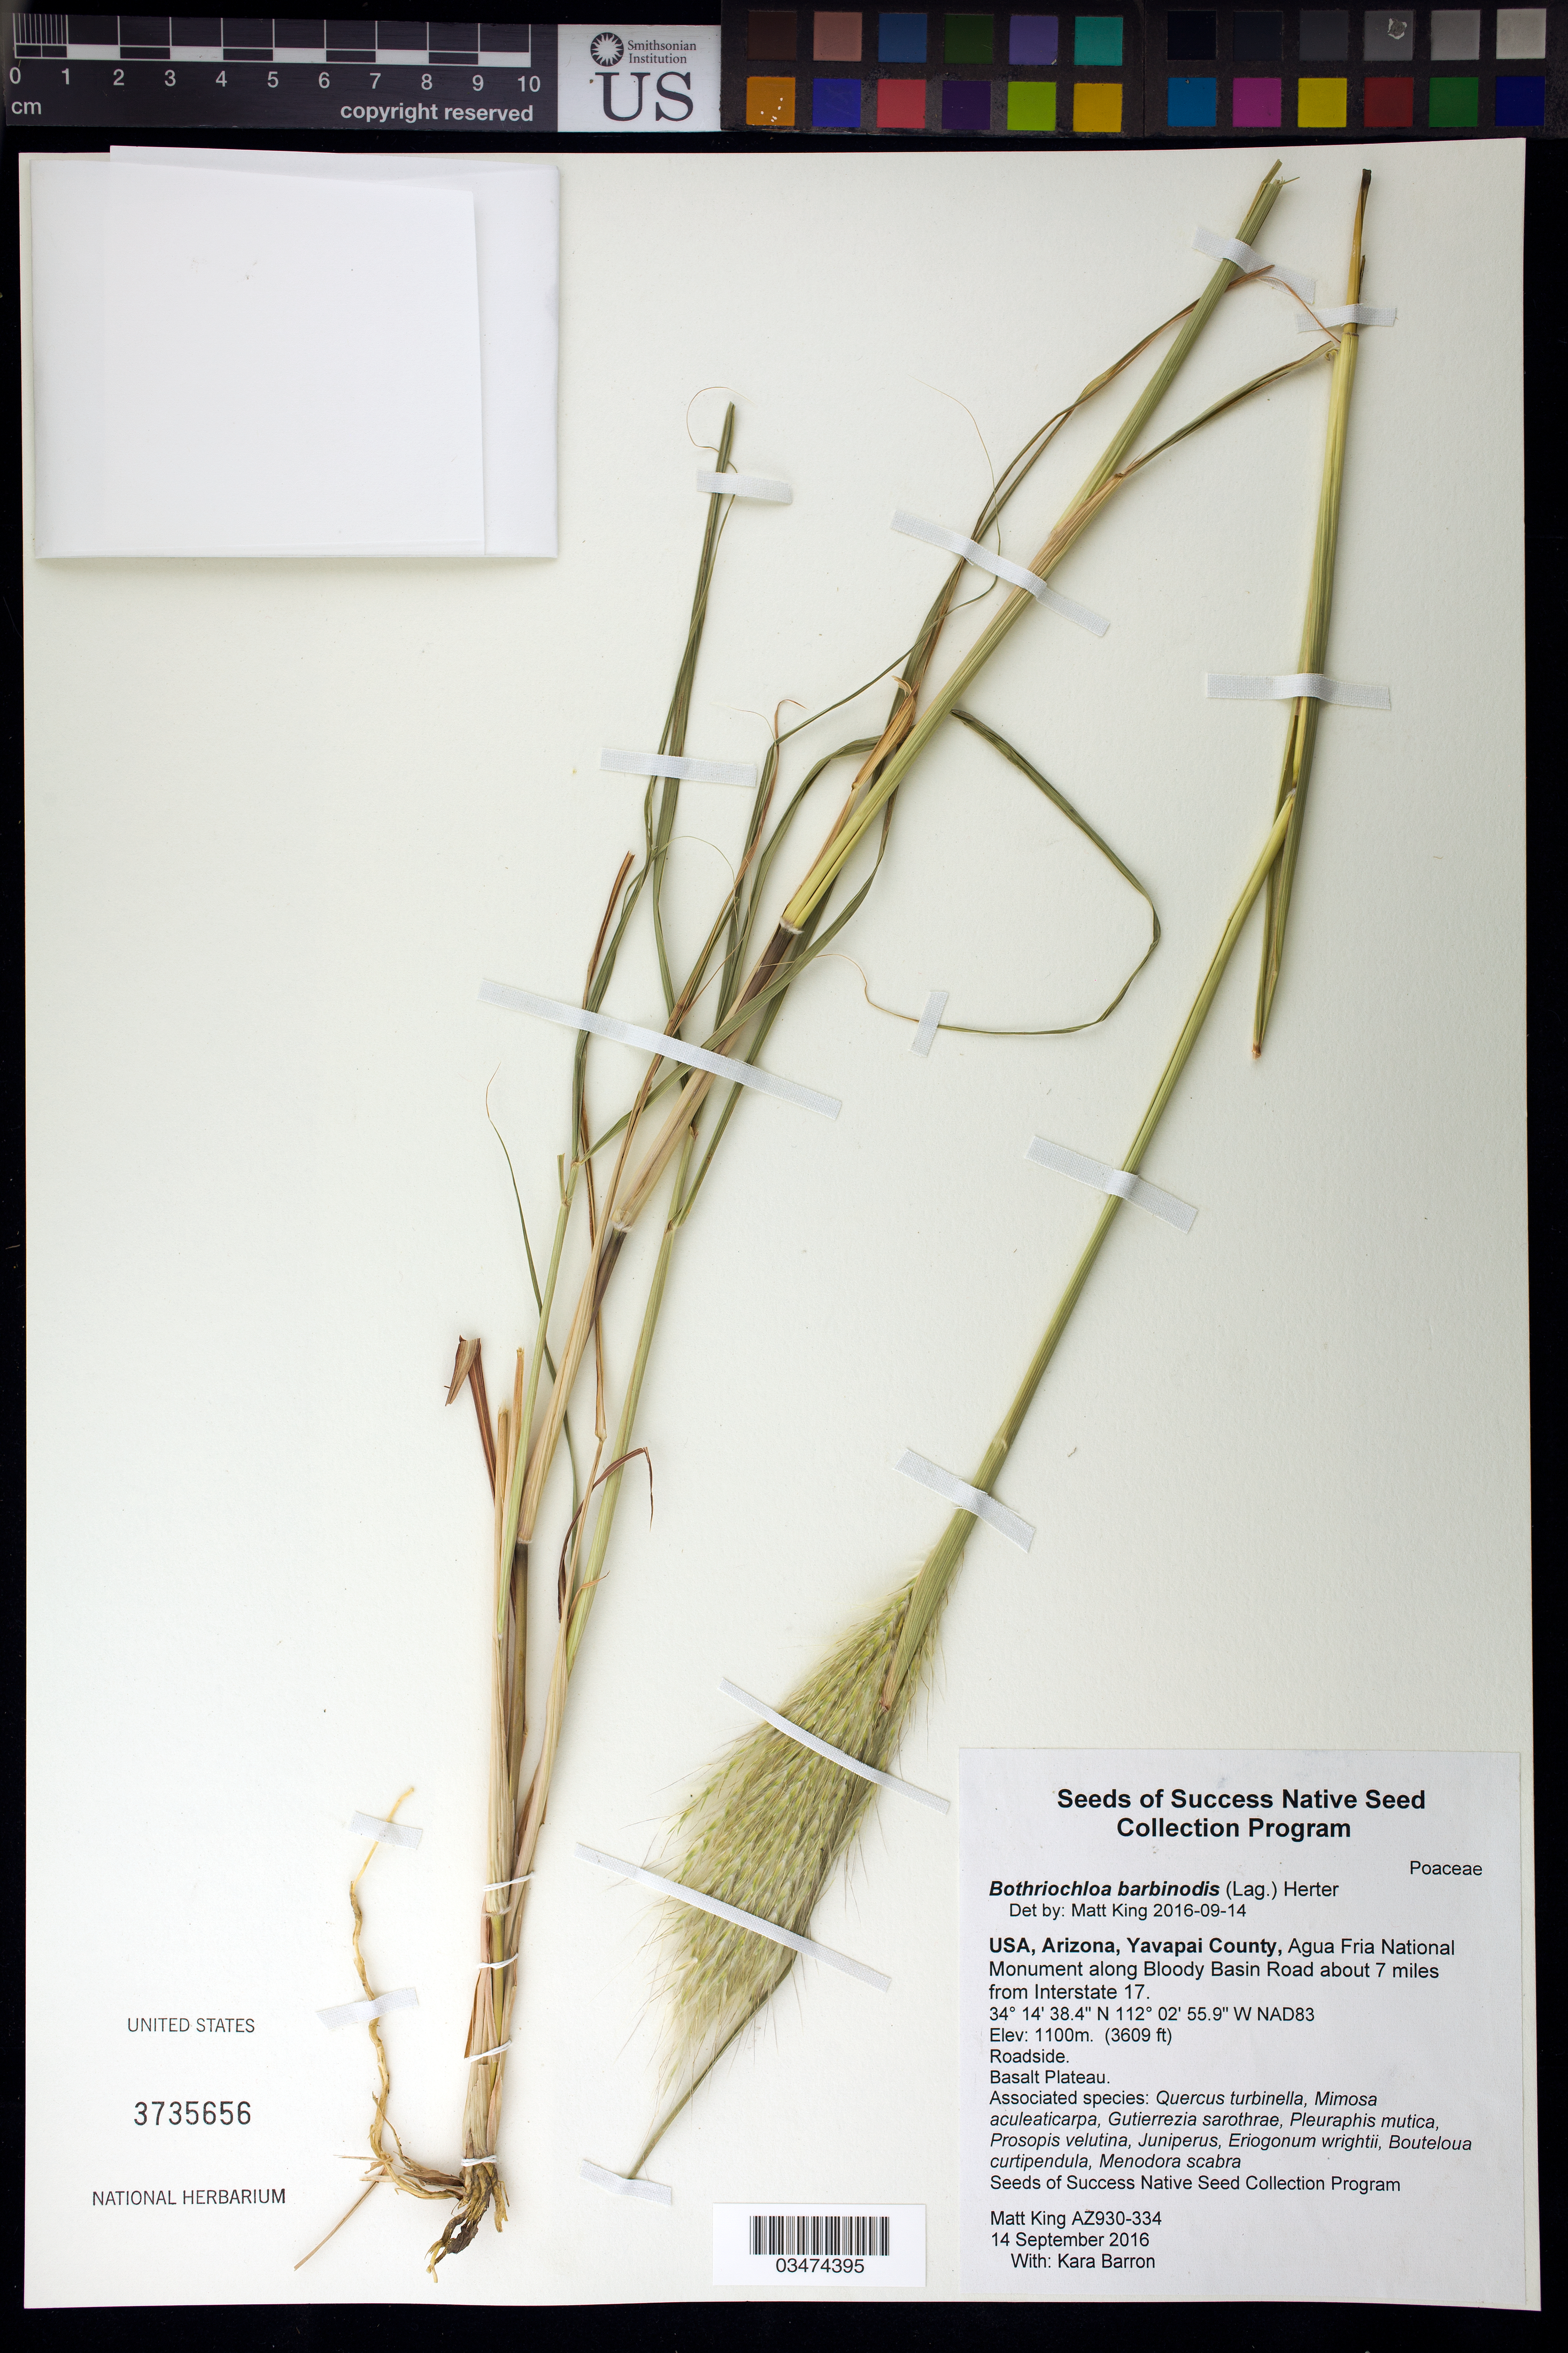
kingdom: Plantae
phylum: Tracheophyta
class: Liliopsida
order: Poales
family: Poaceae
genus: Bothriochloa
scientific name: Bothriochloa barbinodis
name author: (Lag.) Herter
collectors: M. King & K. Barron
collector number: AZ930-334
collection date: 2016-09-14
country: United States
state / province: Arizona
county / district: Yavapai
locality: Tonto National Forest and BLM, Agua Fria National Monument and Bloody Basin Road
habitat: Drainage areas near the road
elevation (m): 1100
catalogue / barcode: US 3735656